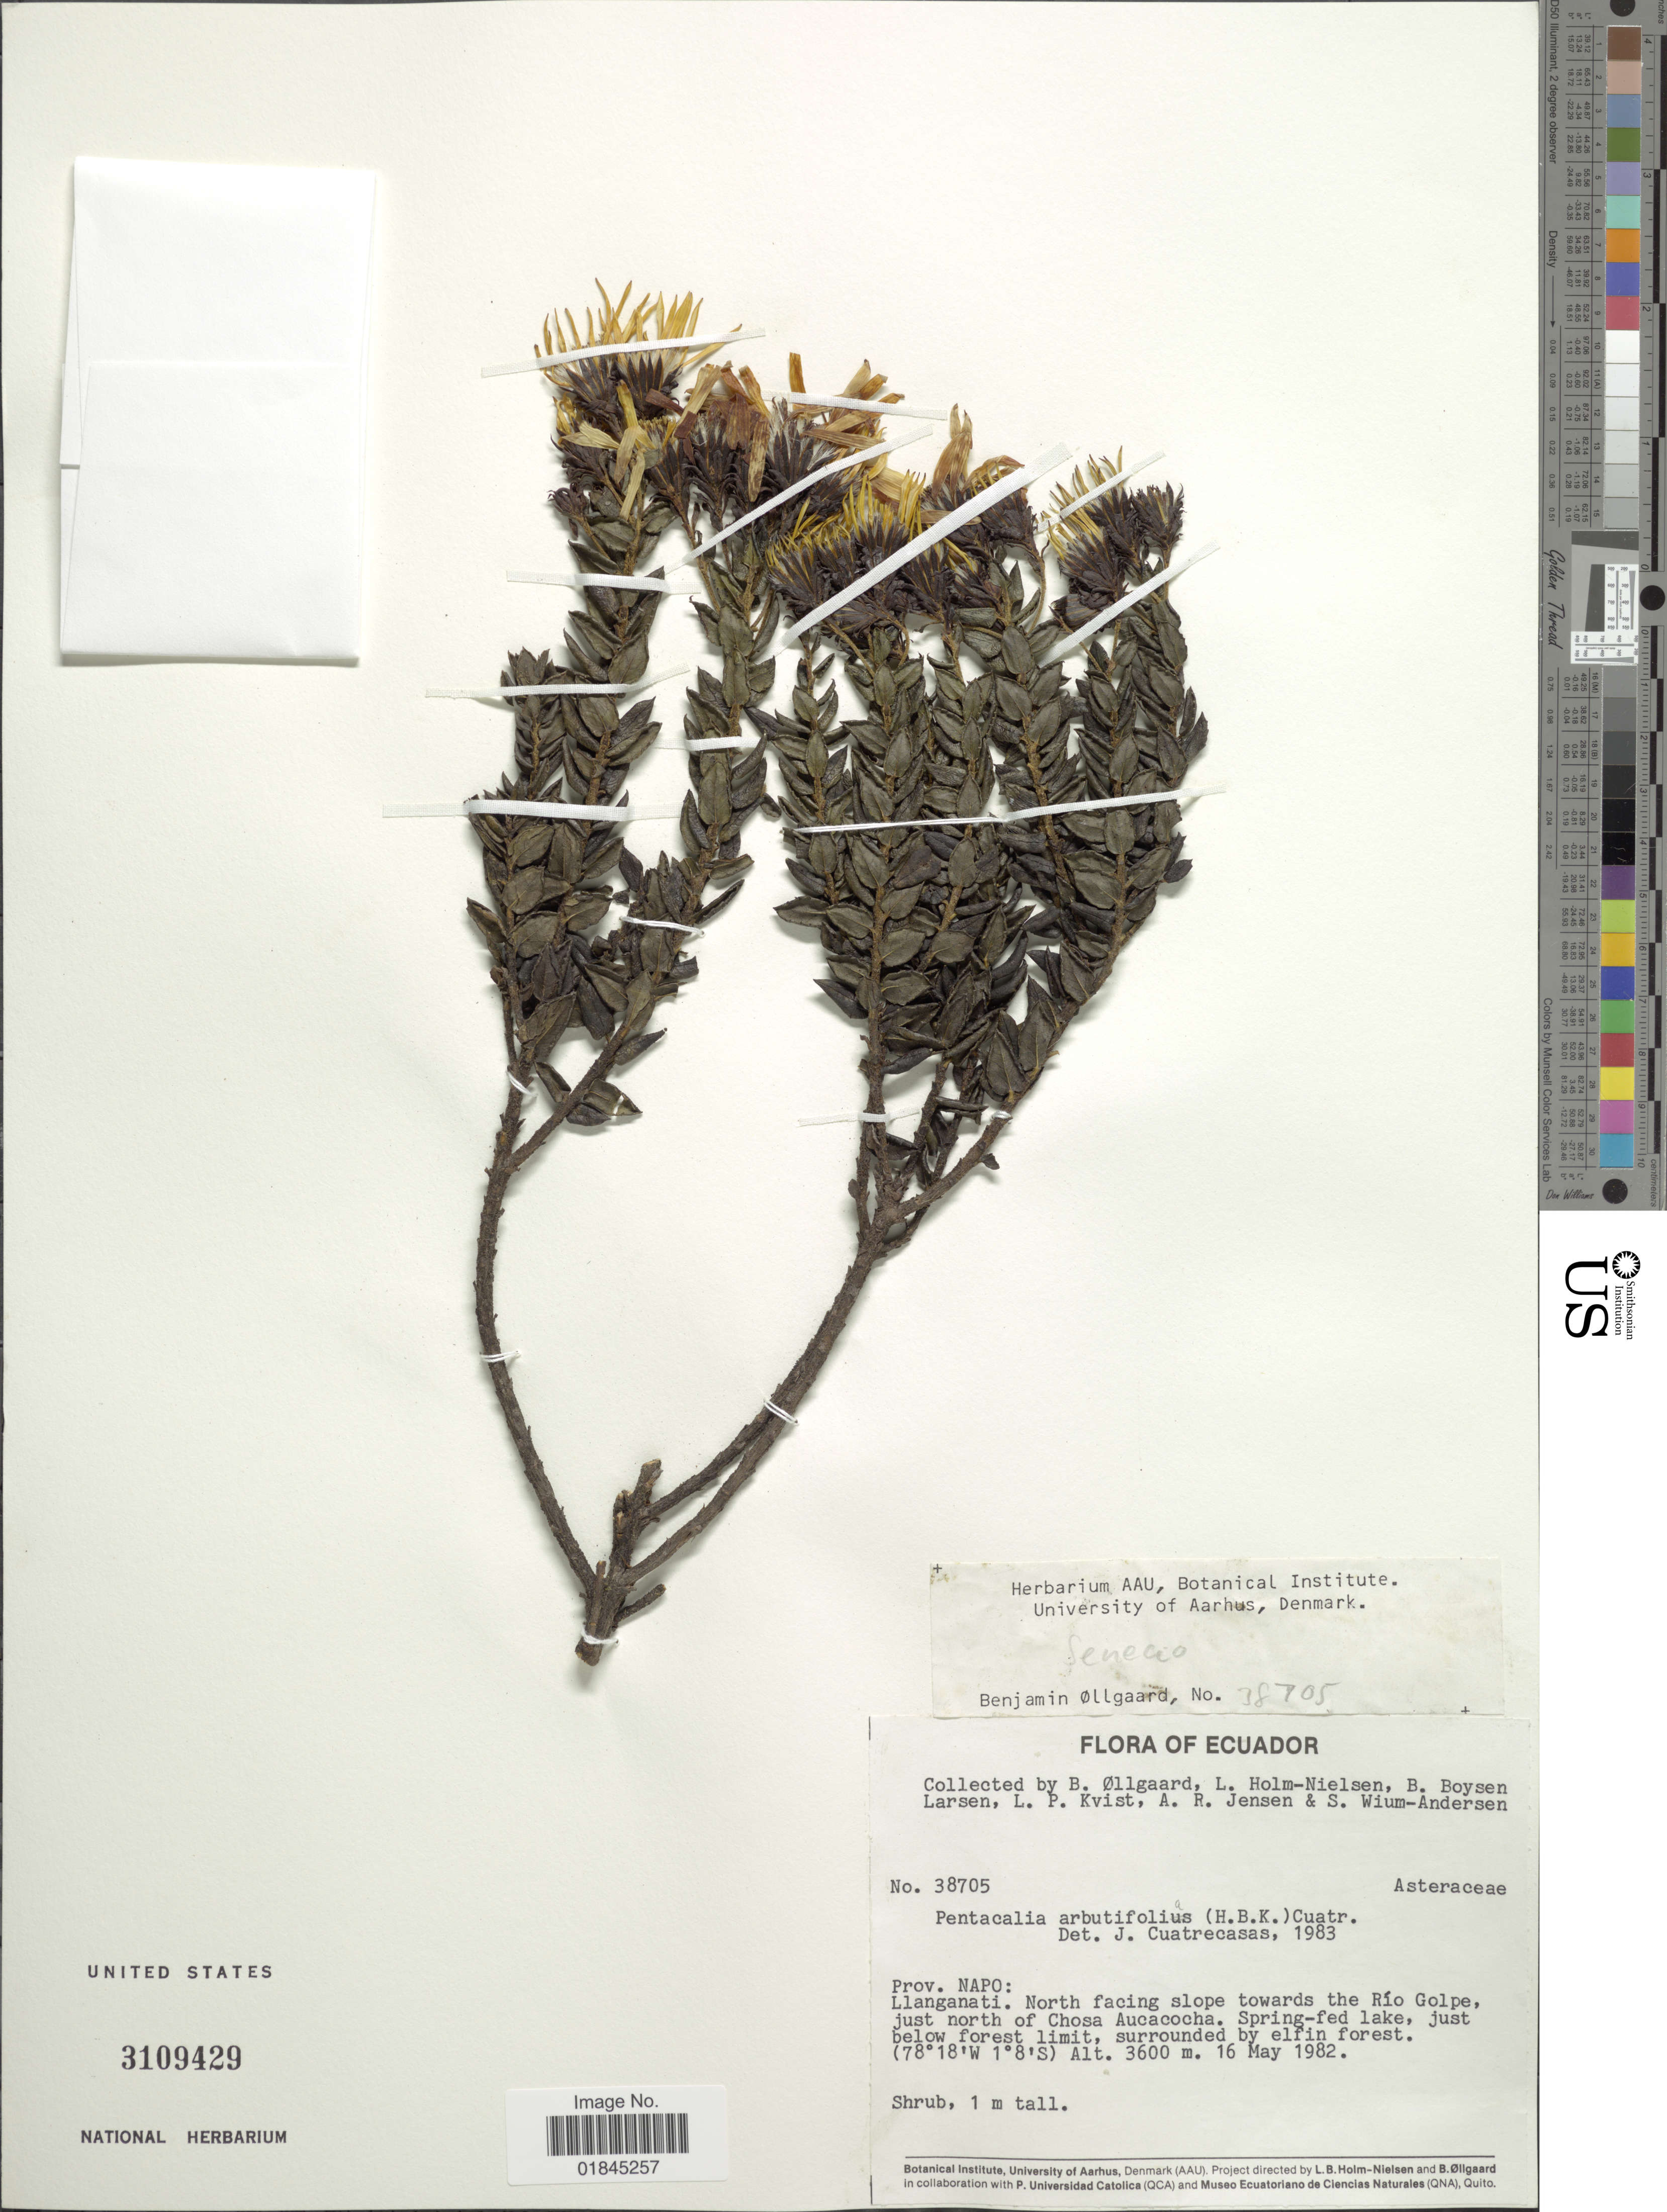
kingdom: Plantae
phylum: Tracheophyta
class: Magnoliopsida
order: Asterales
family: Asteraceae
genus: Pentacalia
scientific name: Pentacalia arbutifolia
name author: (Kunth) Cuatrec.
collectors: B. Øllgaard, L. B. Holm-Nielsen, B. Boysen Larsen, L. P. Kvist & et al.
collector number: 38705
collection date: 1982-05-16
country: Ecuador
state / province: Napo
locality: Prov. Napo: Llanganati. North facing slope towards the Río Golpe, just north of Chosa Aucacocha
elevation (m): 3600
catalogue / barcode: US 3109429